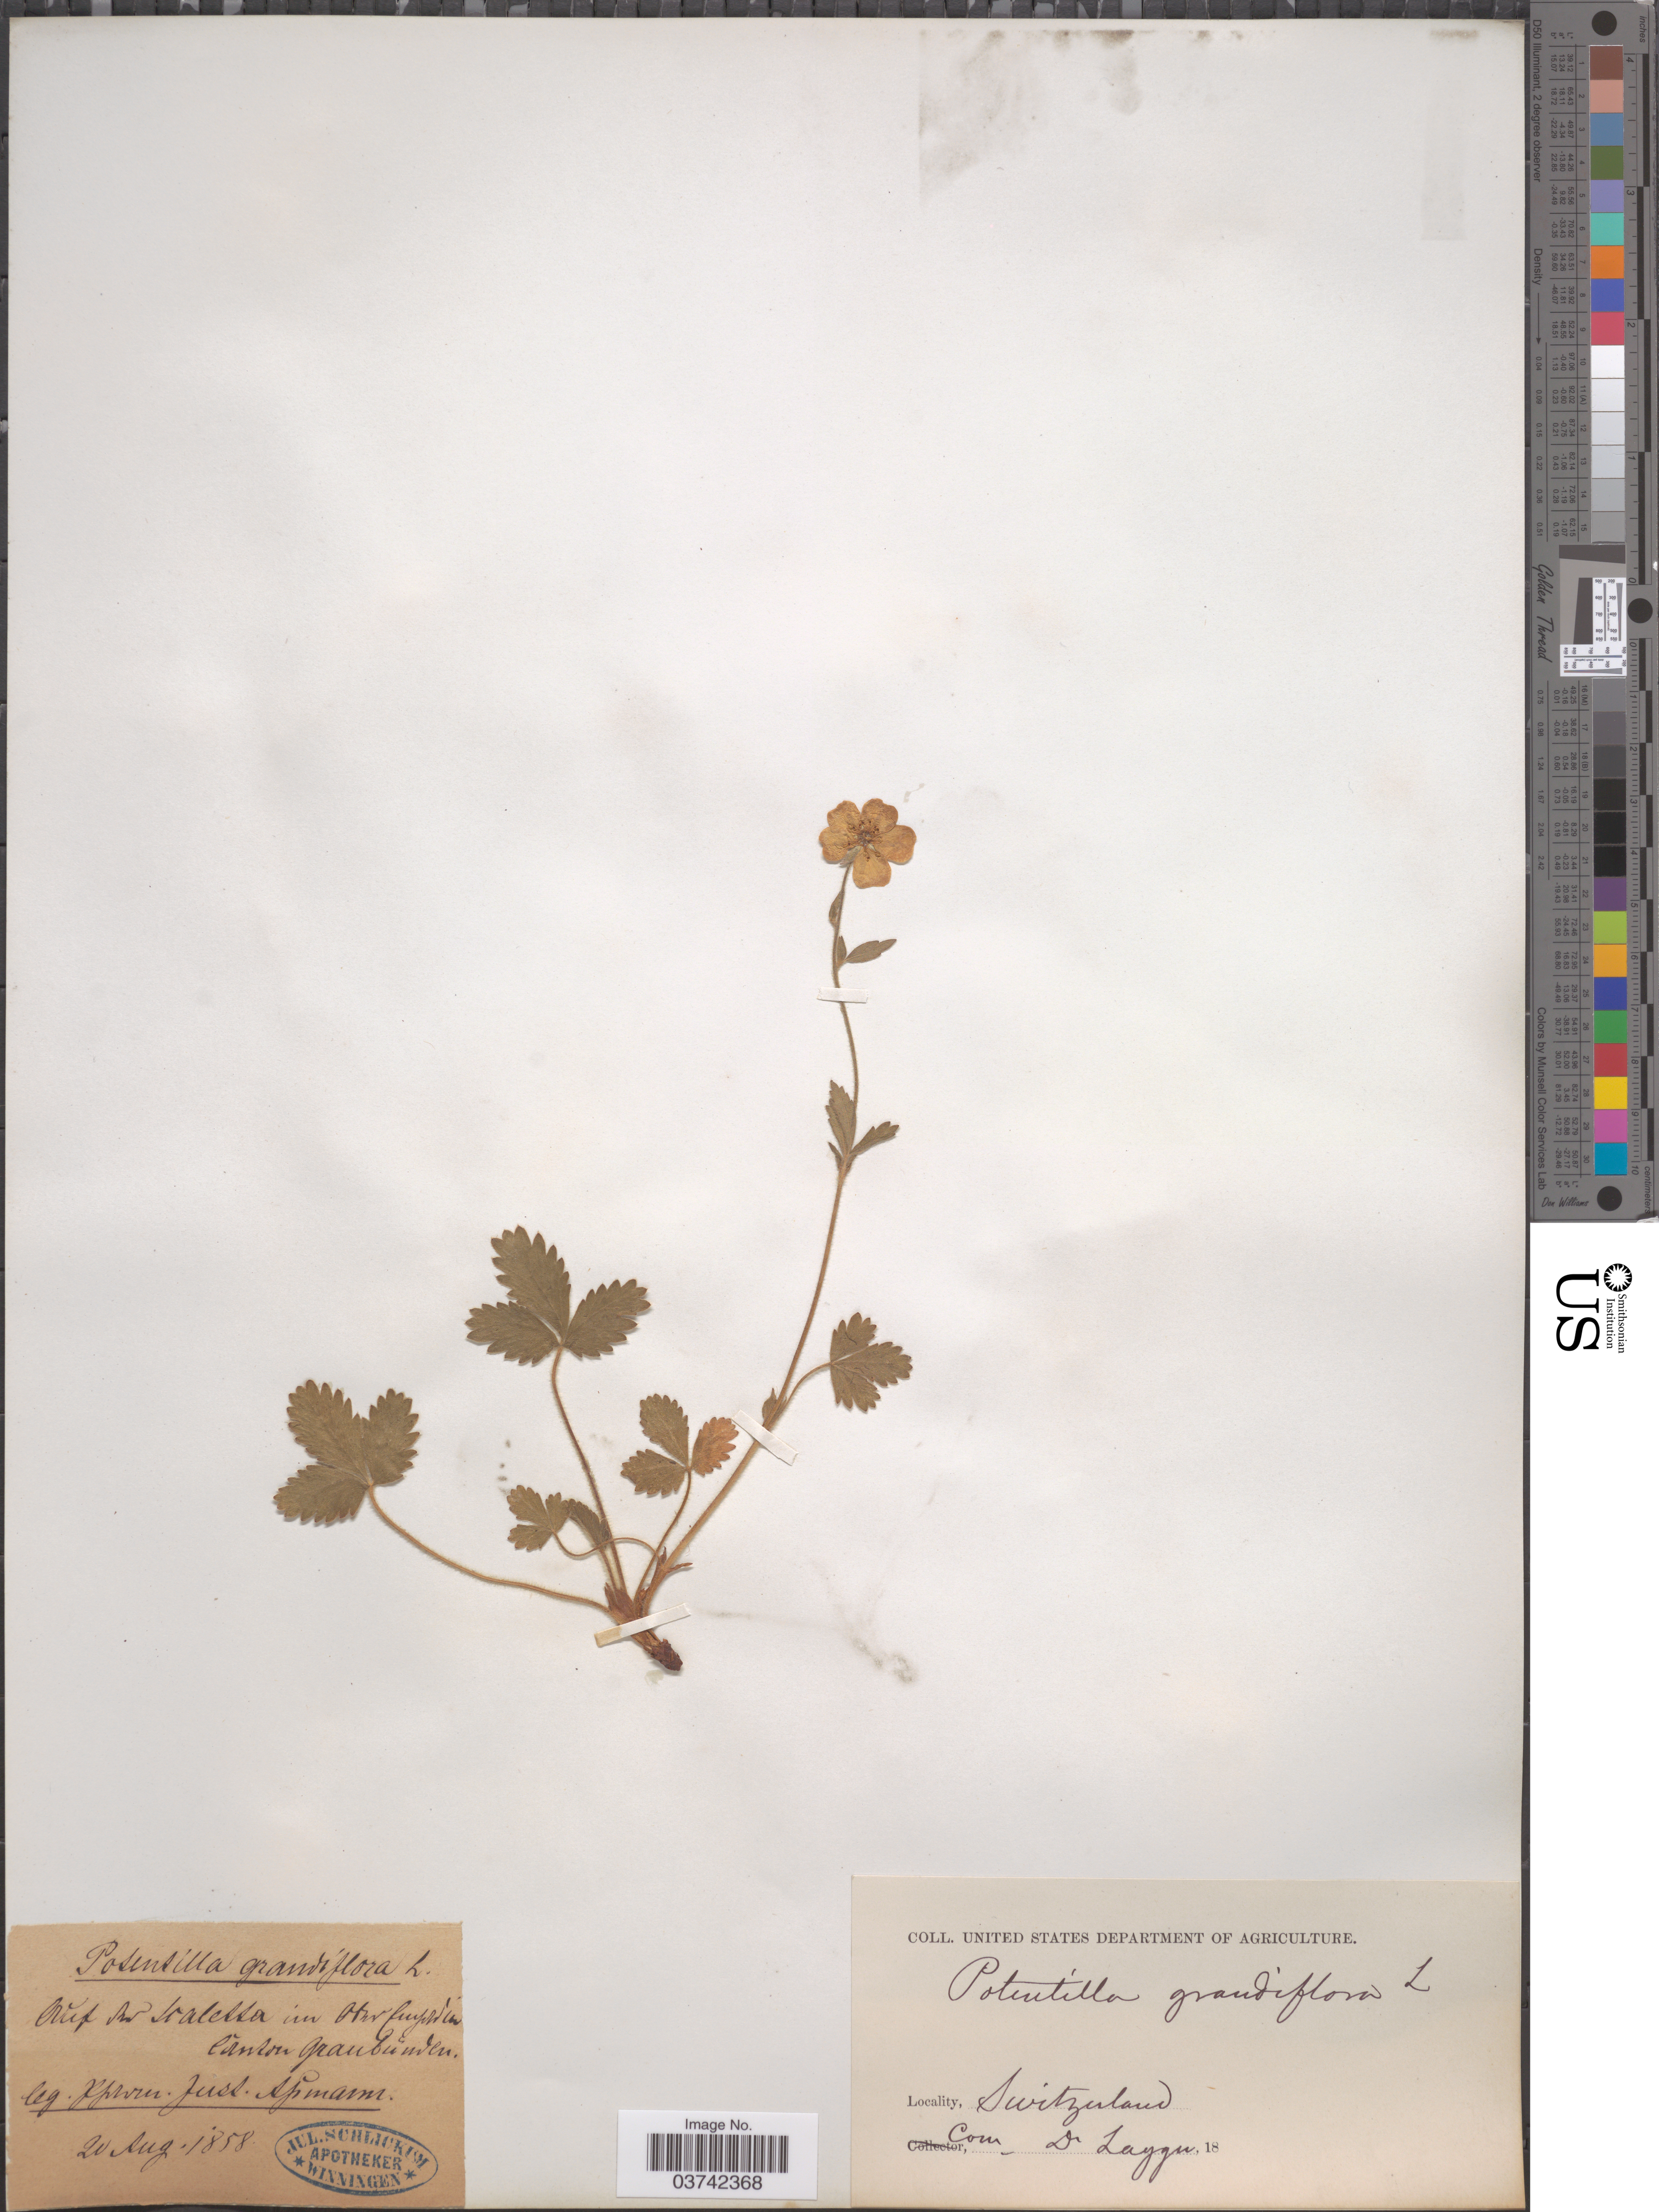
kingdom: Plantae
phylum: Tracheophyta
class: Magnoliopsida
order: Rosales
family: Rosaceae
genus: Potentilla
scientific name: Potentilla grandiflora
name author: L.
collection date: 1858-08-20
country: Switzerland